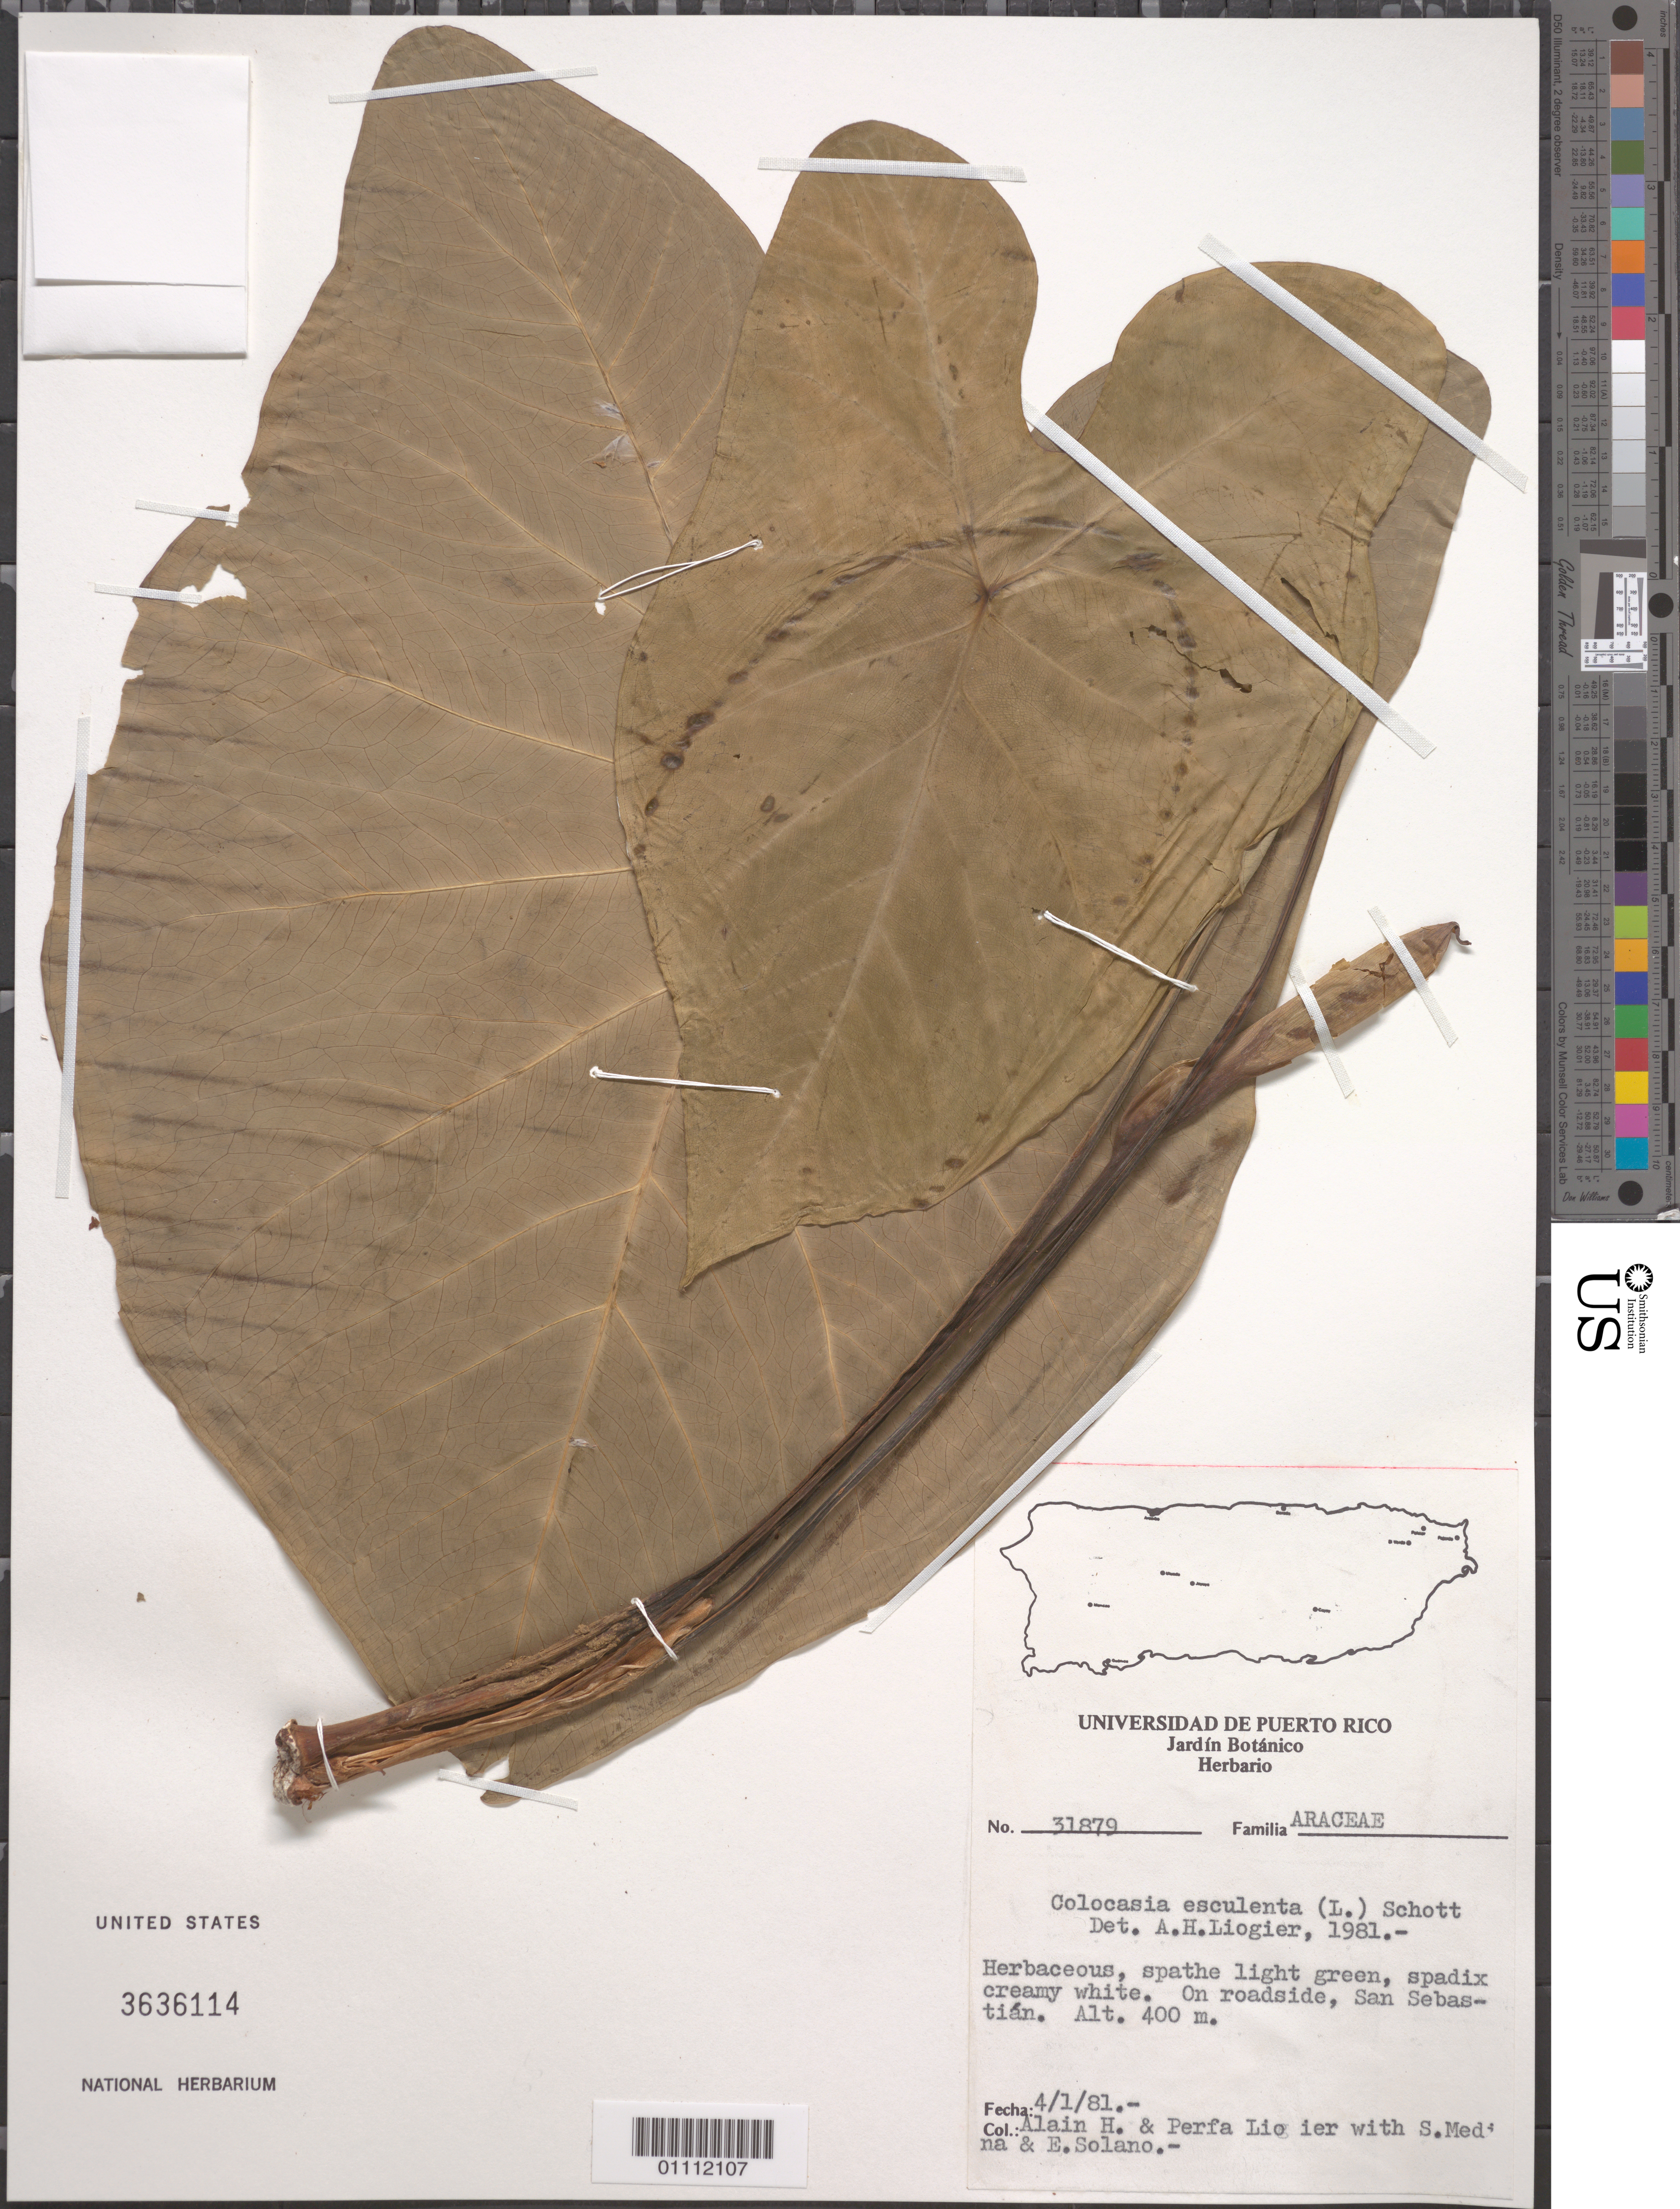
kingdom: Plantae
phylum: Tracheophyta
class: Liliopsida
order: Alismatales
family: Araceae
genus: Colocasia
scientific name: Colocasia esculenta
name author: (L.) Schott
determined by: Liogier, Alain H.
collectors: A. H. Liogier, M. P. Liogier, S. Medina & E. Solano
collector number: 31879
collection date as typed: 04 Jan 1981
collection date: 1981-01-04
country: Dominican Republic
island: Hispaniola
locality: San Sebastián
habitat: On roadside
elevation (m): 400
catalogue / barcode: US 3636114